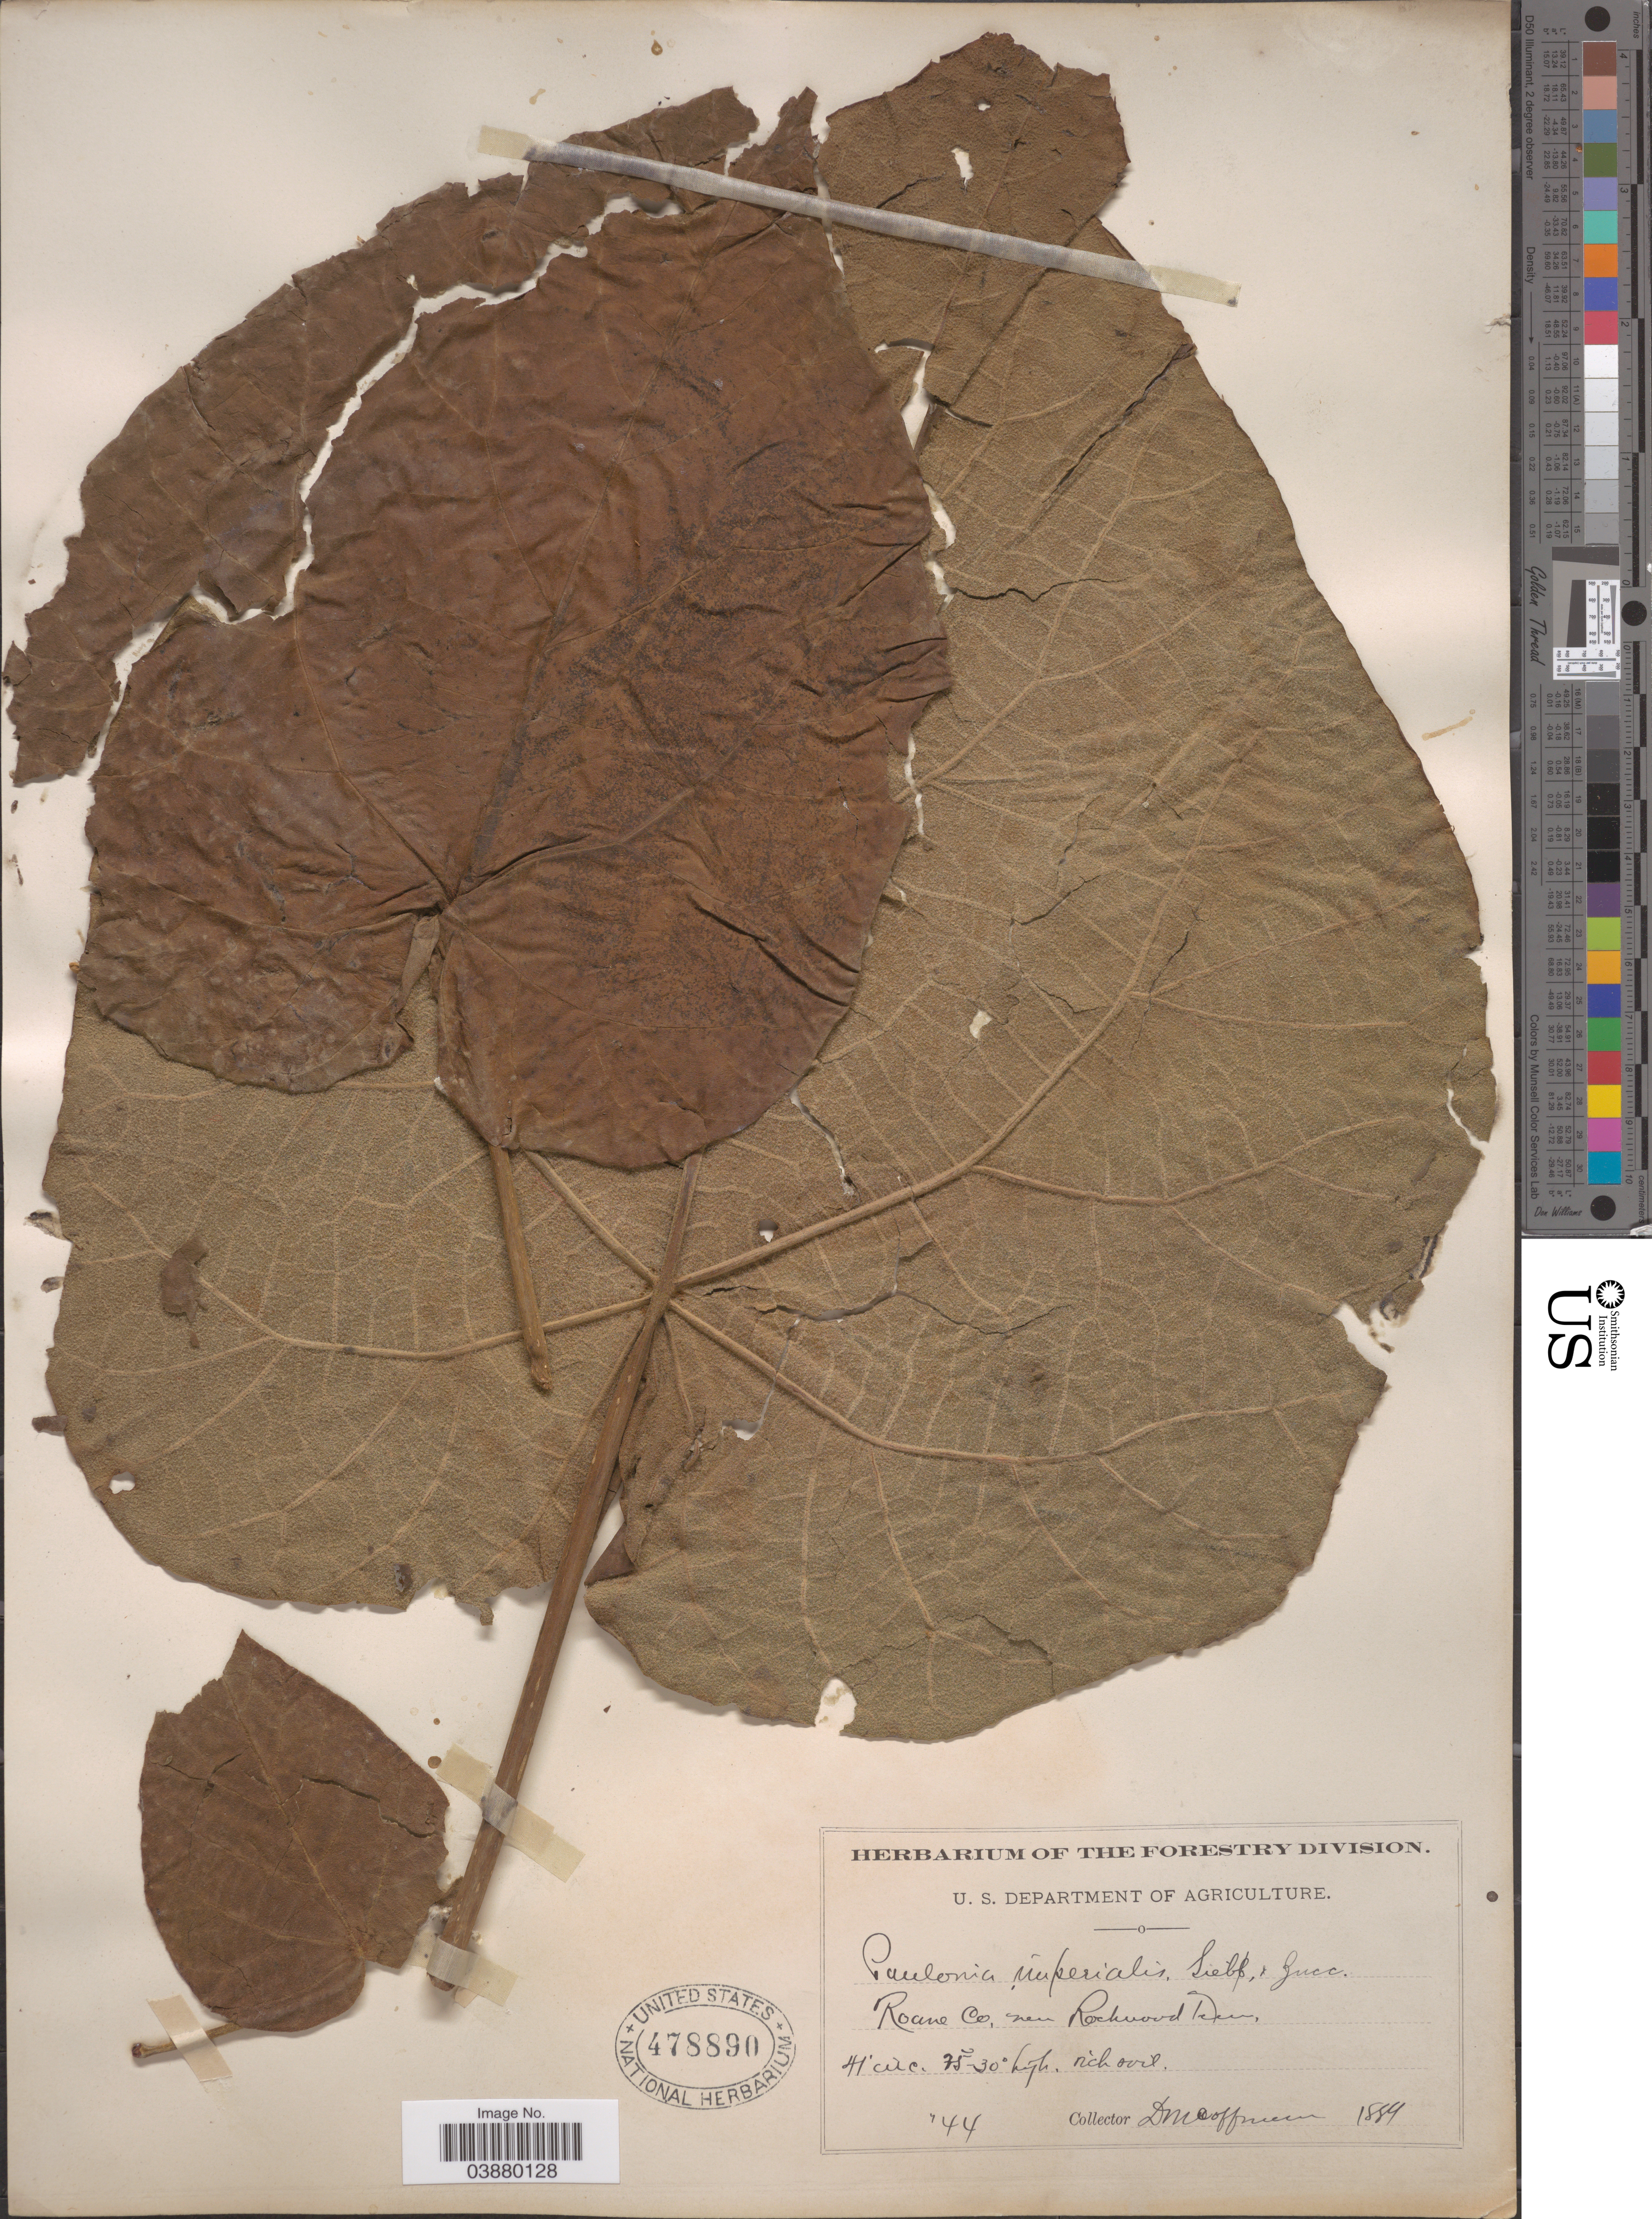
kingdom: Plantae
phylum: Tracheophyta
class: Magnoliopsida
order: Lamiales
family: Paulowniaceae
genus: Paulownia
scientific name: Paulownia tomentosa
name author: (Thunb.) Siebold & Zucc. ex Steud.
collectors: D. M. Coffman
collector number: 44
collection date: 1889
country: United States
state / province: Tennessee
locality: Roane Co, near Rockwood.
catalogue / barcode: US 478890